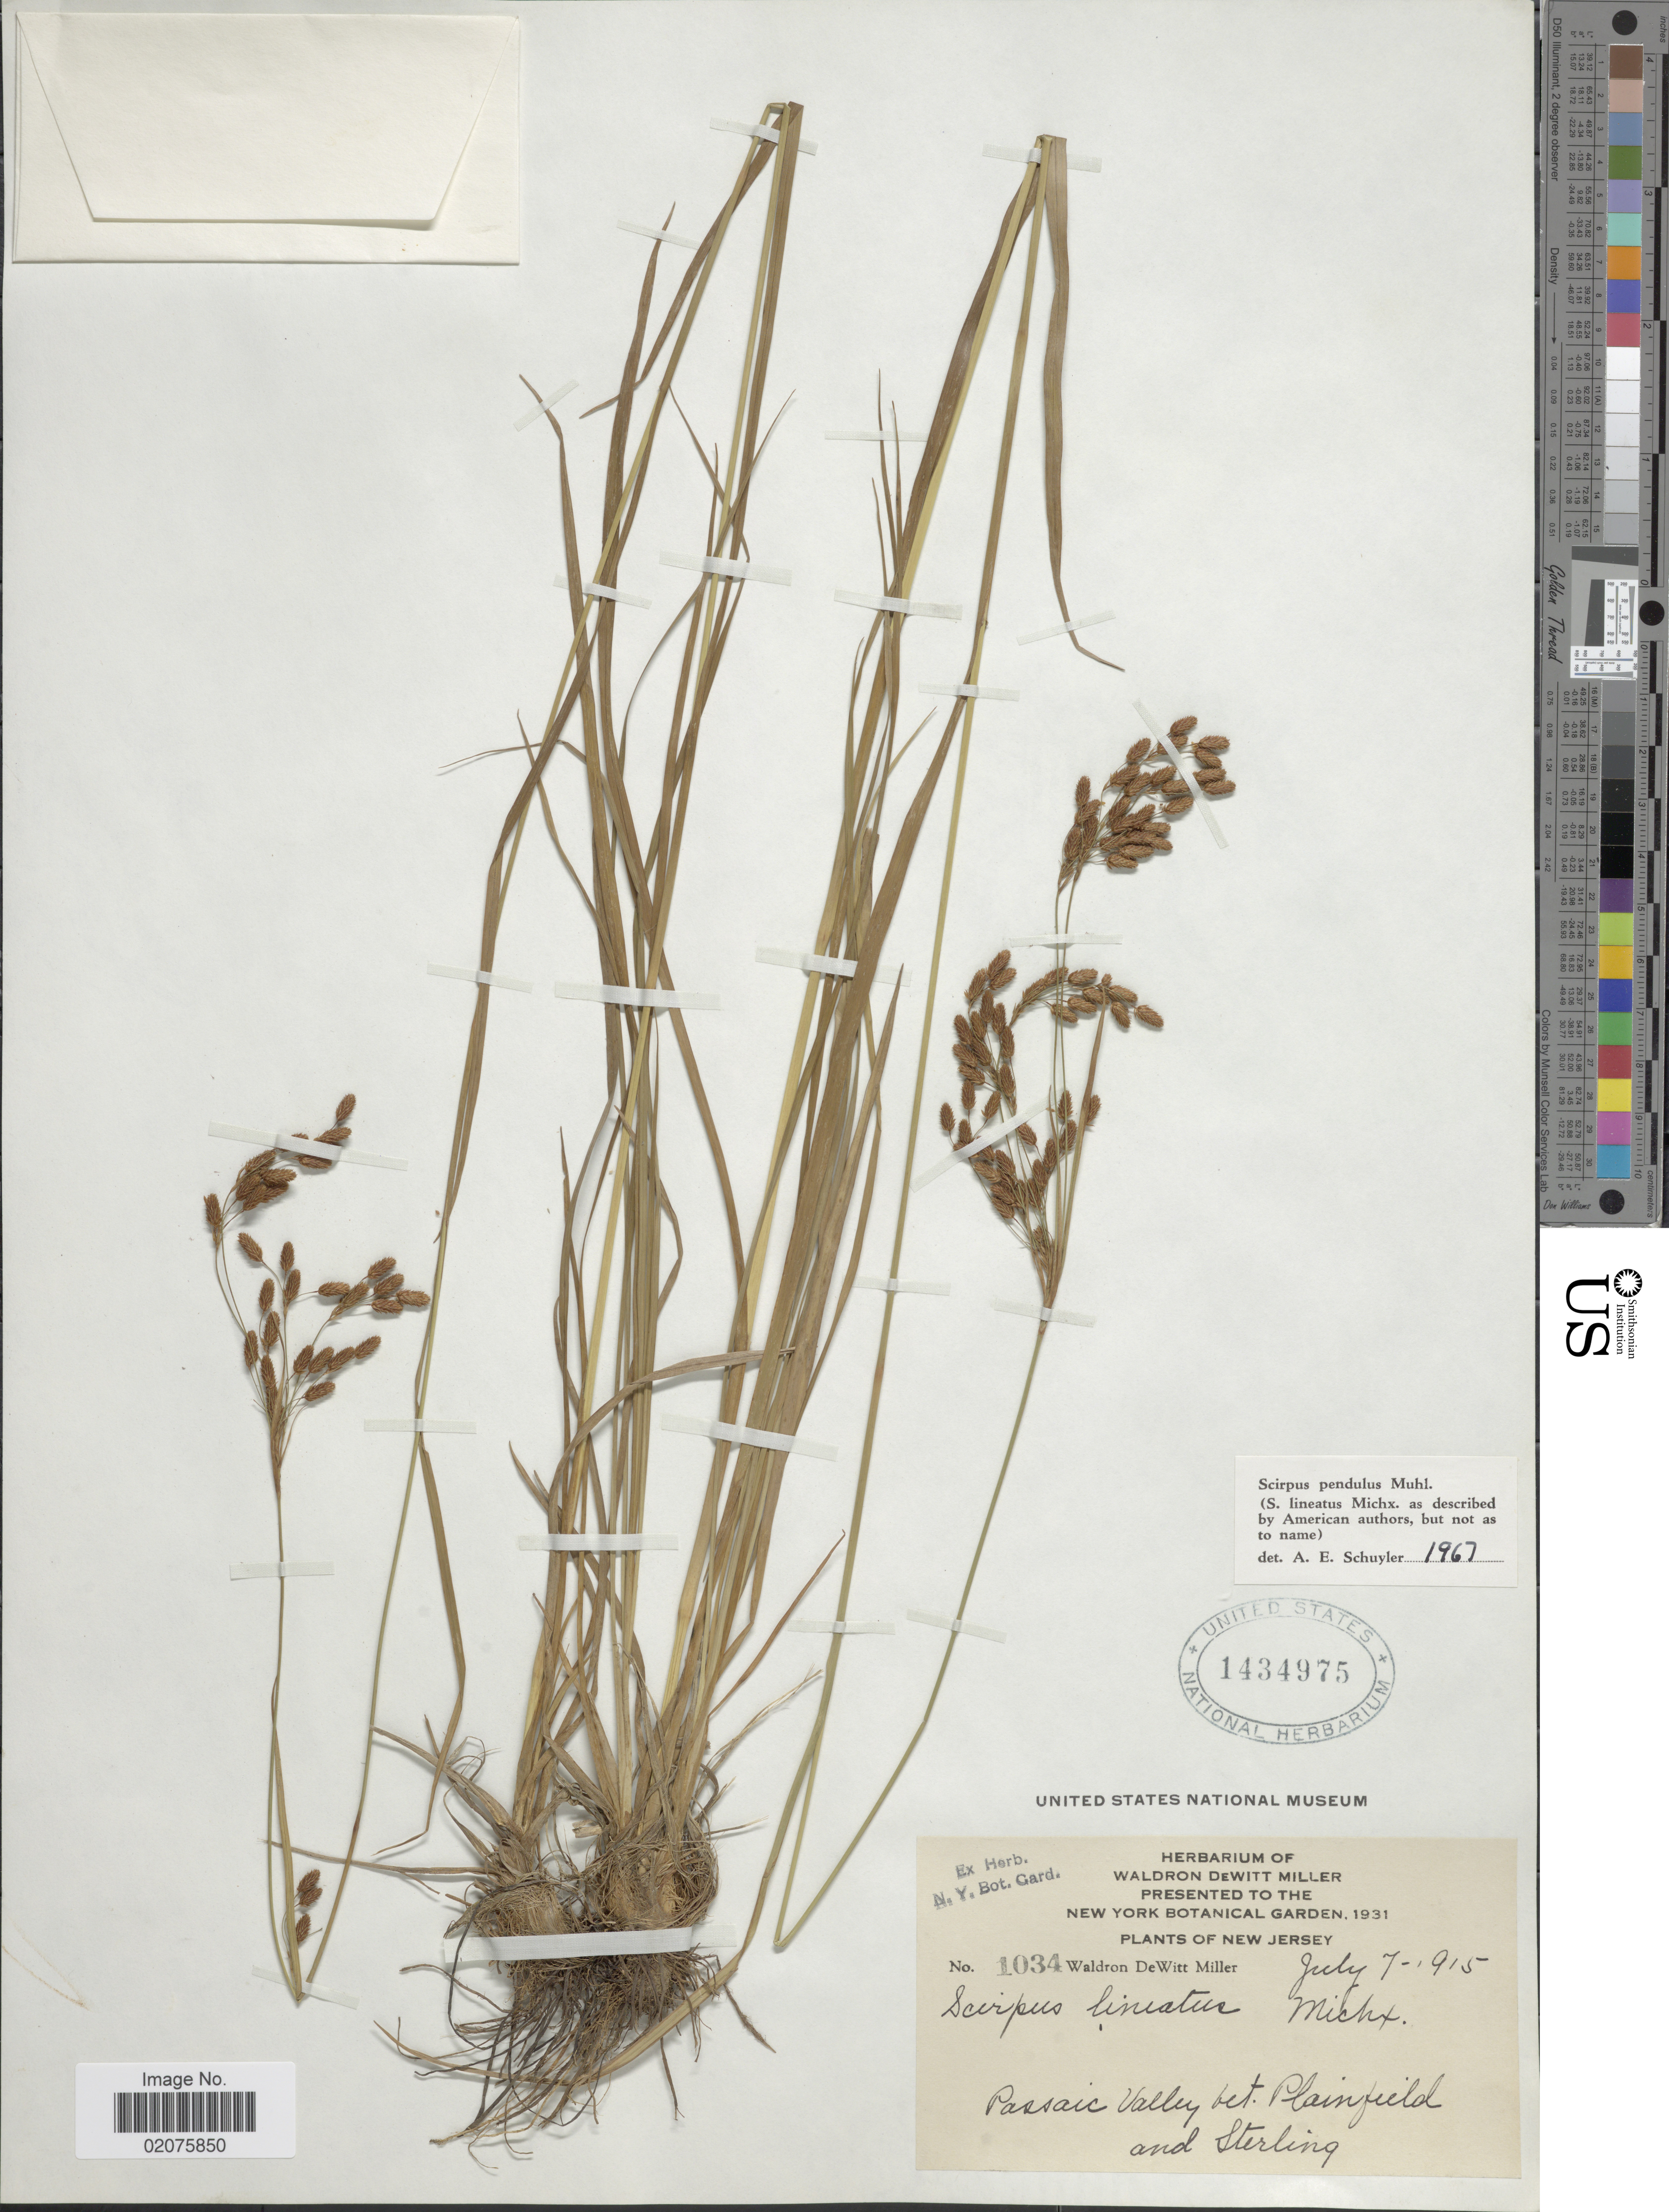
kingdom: Plantae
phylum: Tracheophyta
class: Liliopsida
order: Poales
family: Cyperaceae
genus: Scirpus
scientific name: Scirpus pendulus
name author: Muhl.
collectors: W. Miller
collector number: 1034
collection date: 1915-07-07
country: United States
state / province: New Jersey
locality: Passaic Valley bet. Plainfield and Sterling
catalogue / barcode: US 1434975